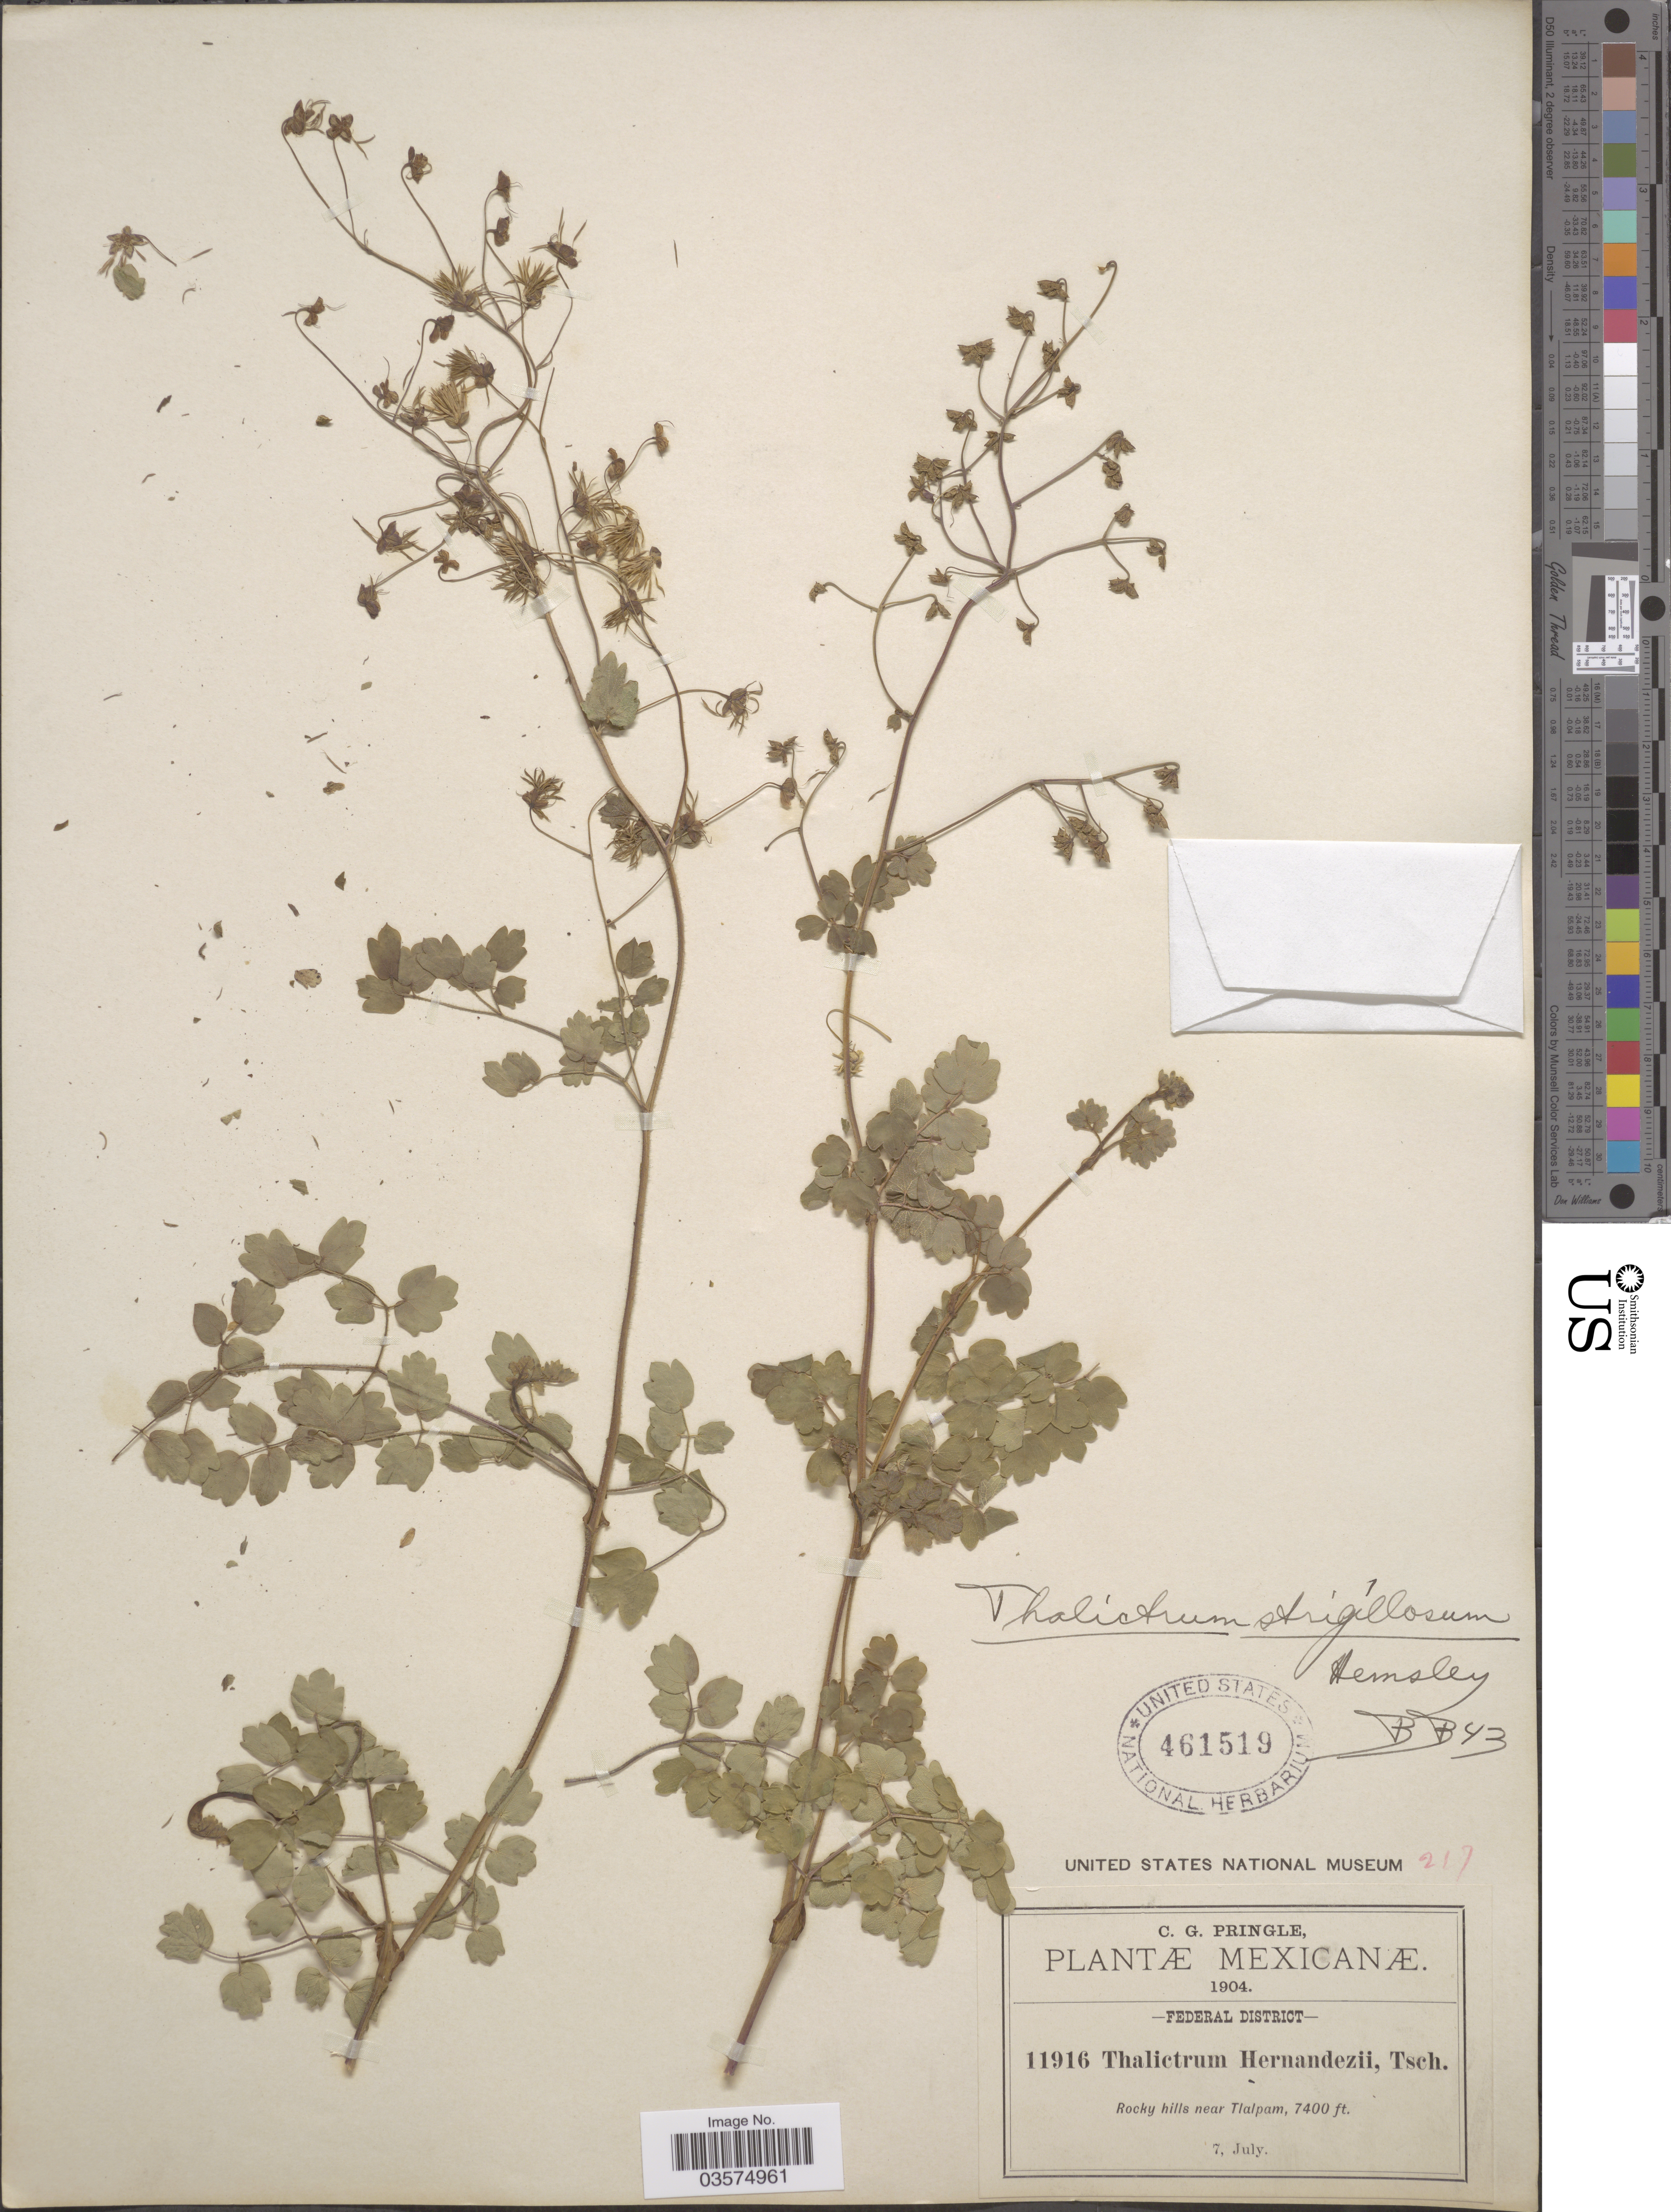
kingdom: Plantae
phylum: Tracheophyta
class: Magnoliopsida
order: Ranunculales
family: Ranunculaceae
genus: Thalictrum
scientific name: Thalictrum strigillosum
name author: Hemsl.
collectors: C. G. Pringle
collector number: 11916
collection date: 1904-07-07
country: Mexico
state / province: Distrito Federal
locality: Federal District. Rocky hills near Tlalpam.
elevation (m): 2256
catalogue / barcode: US 461519